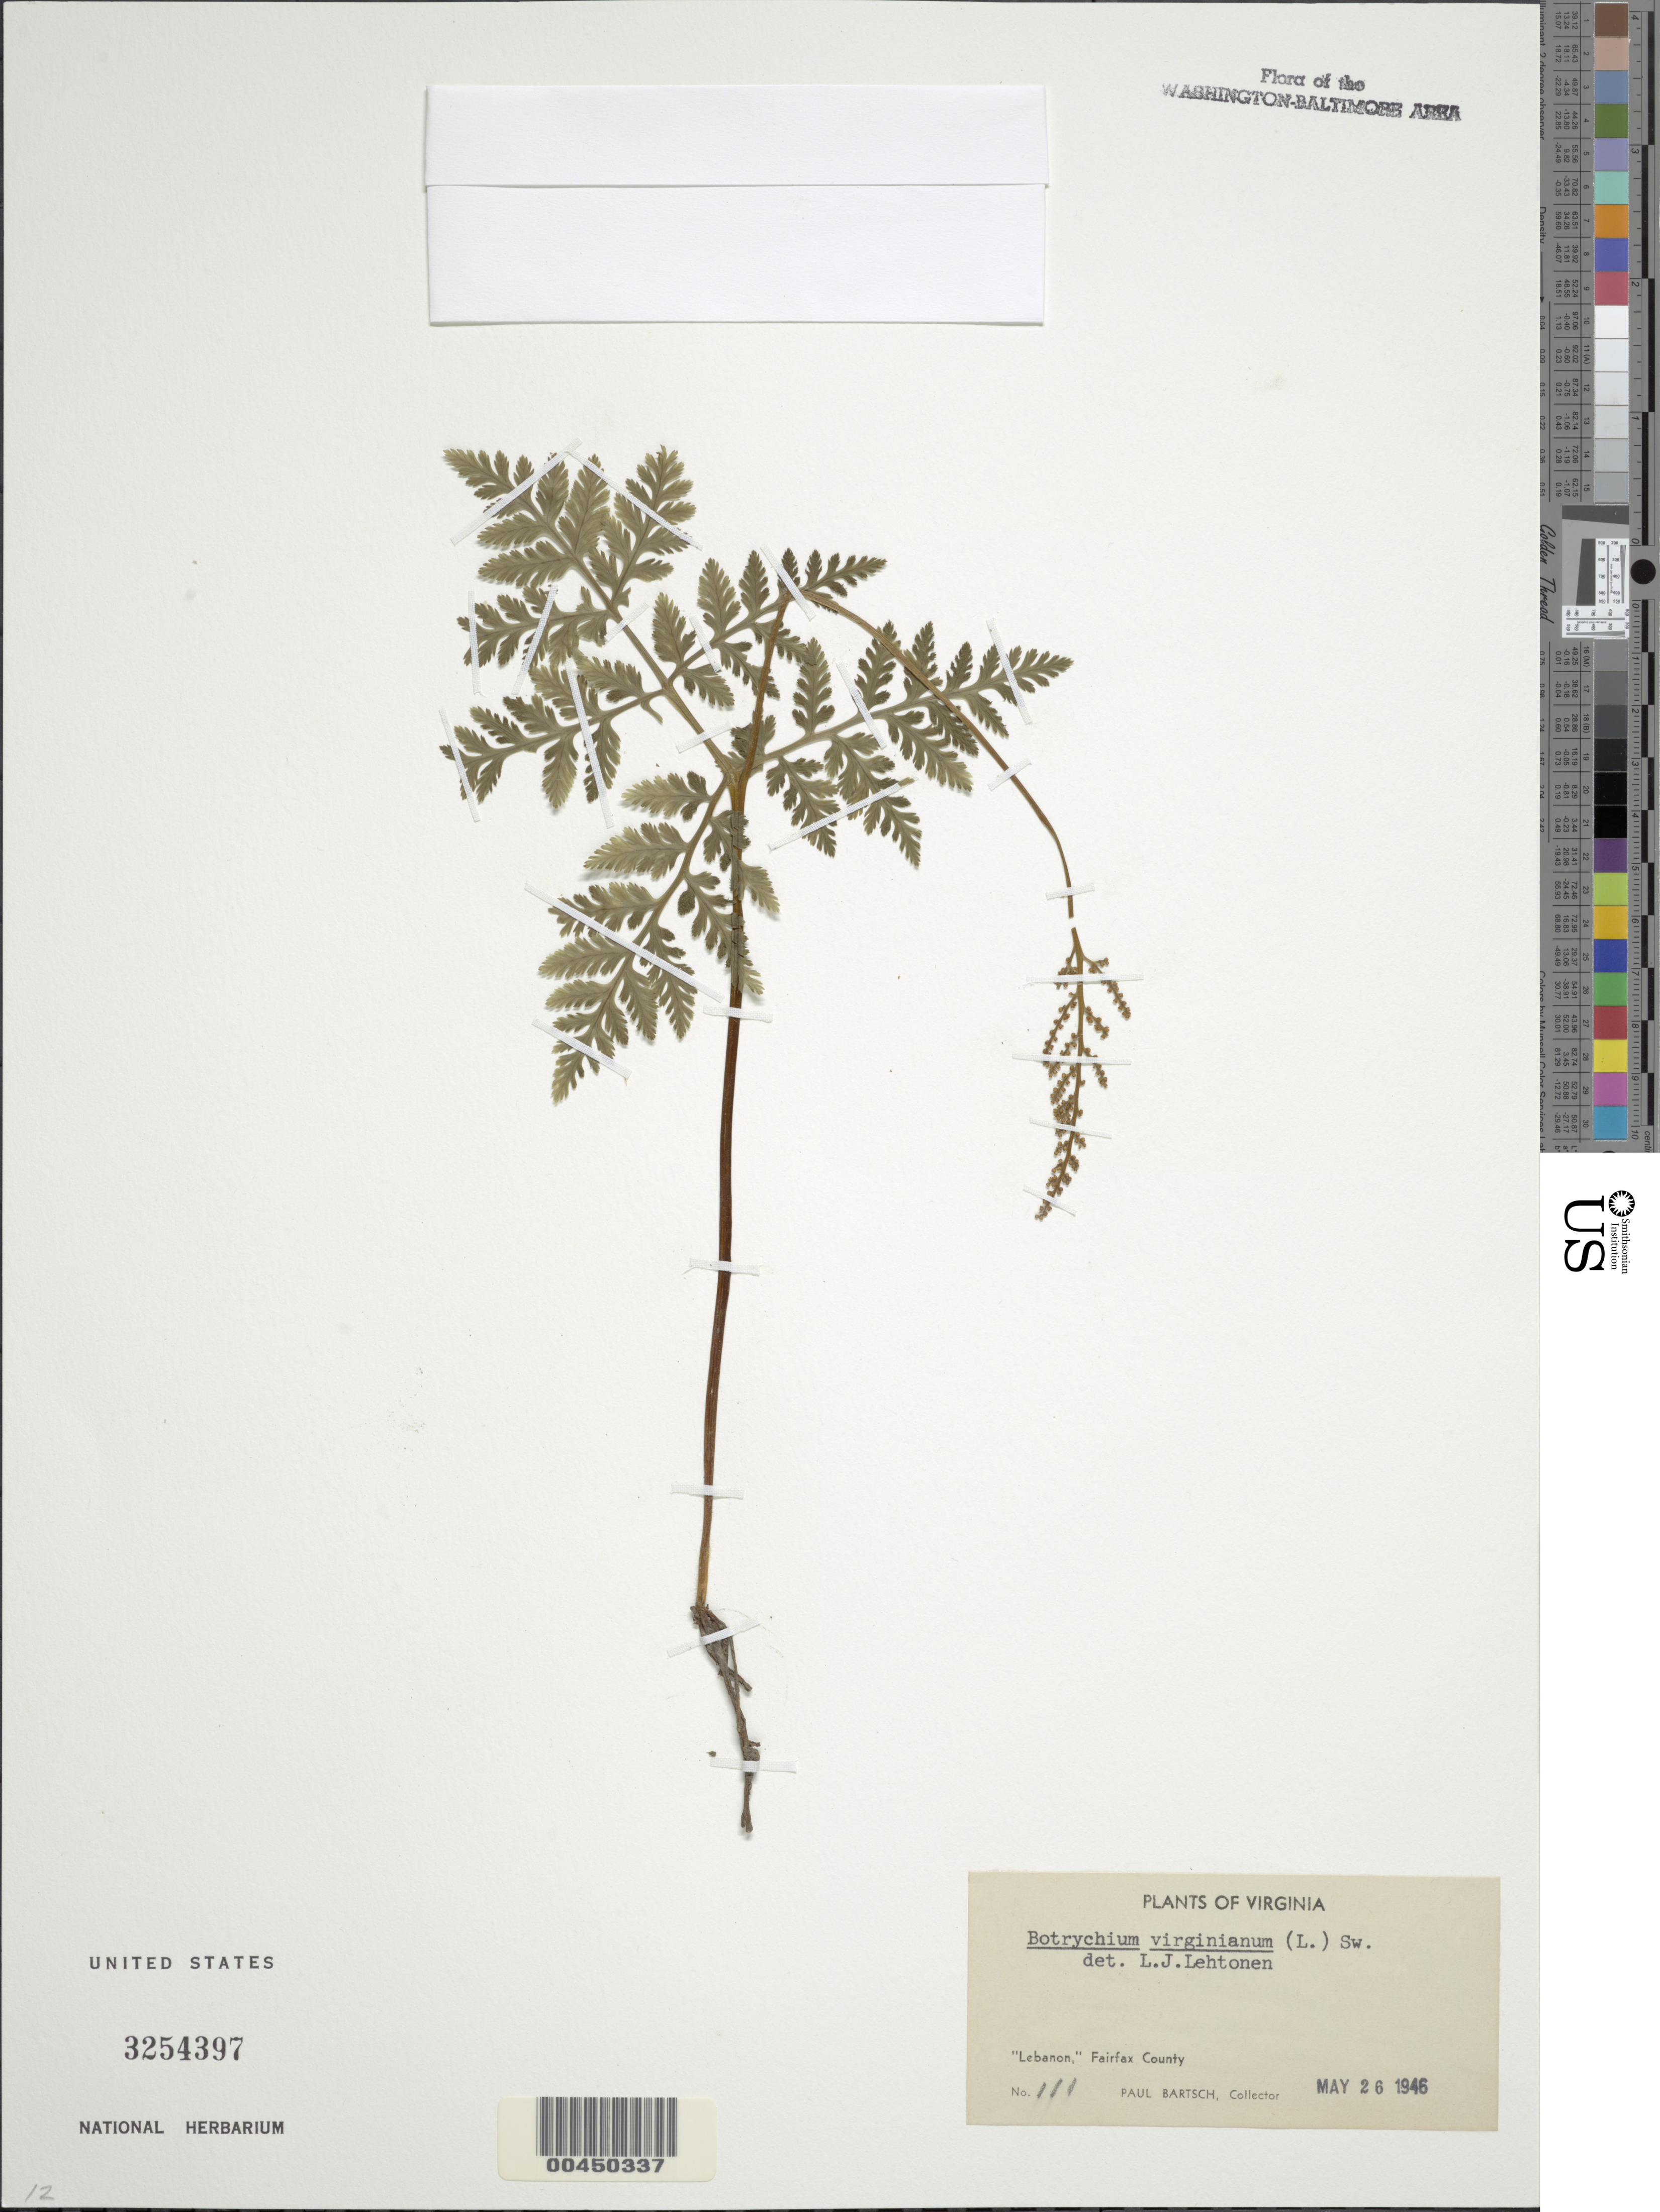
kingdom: Plantae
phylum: Tracheophyta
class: Polypodiopsida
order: Ophioglossales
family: Ophioglossaceae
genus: Botrychium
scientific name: Botrychium virginianum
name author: (L.) Sw.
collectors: P. Bartsch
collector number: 111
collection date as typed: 26 May 1946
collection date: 1946-05-26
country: United States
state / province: Virginia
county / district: Fairfax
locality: Lebanon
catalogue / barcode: US 3254397